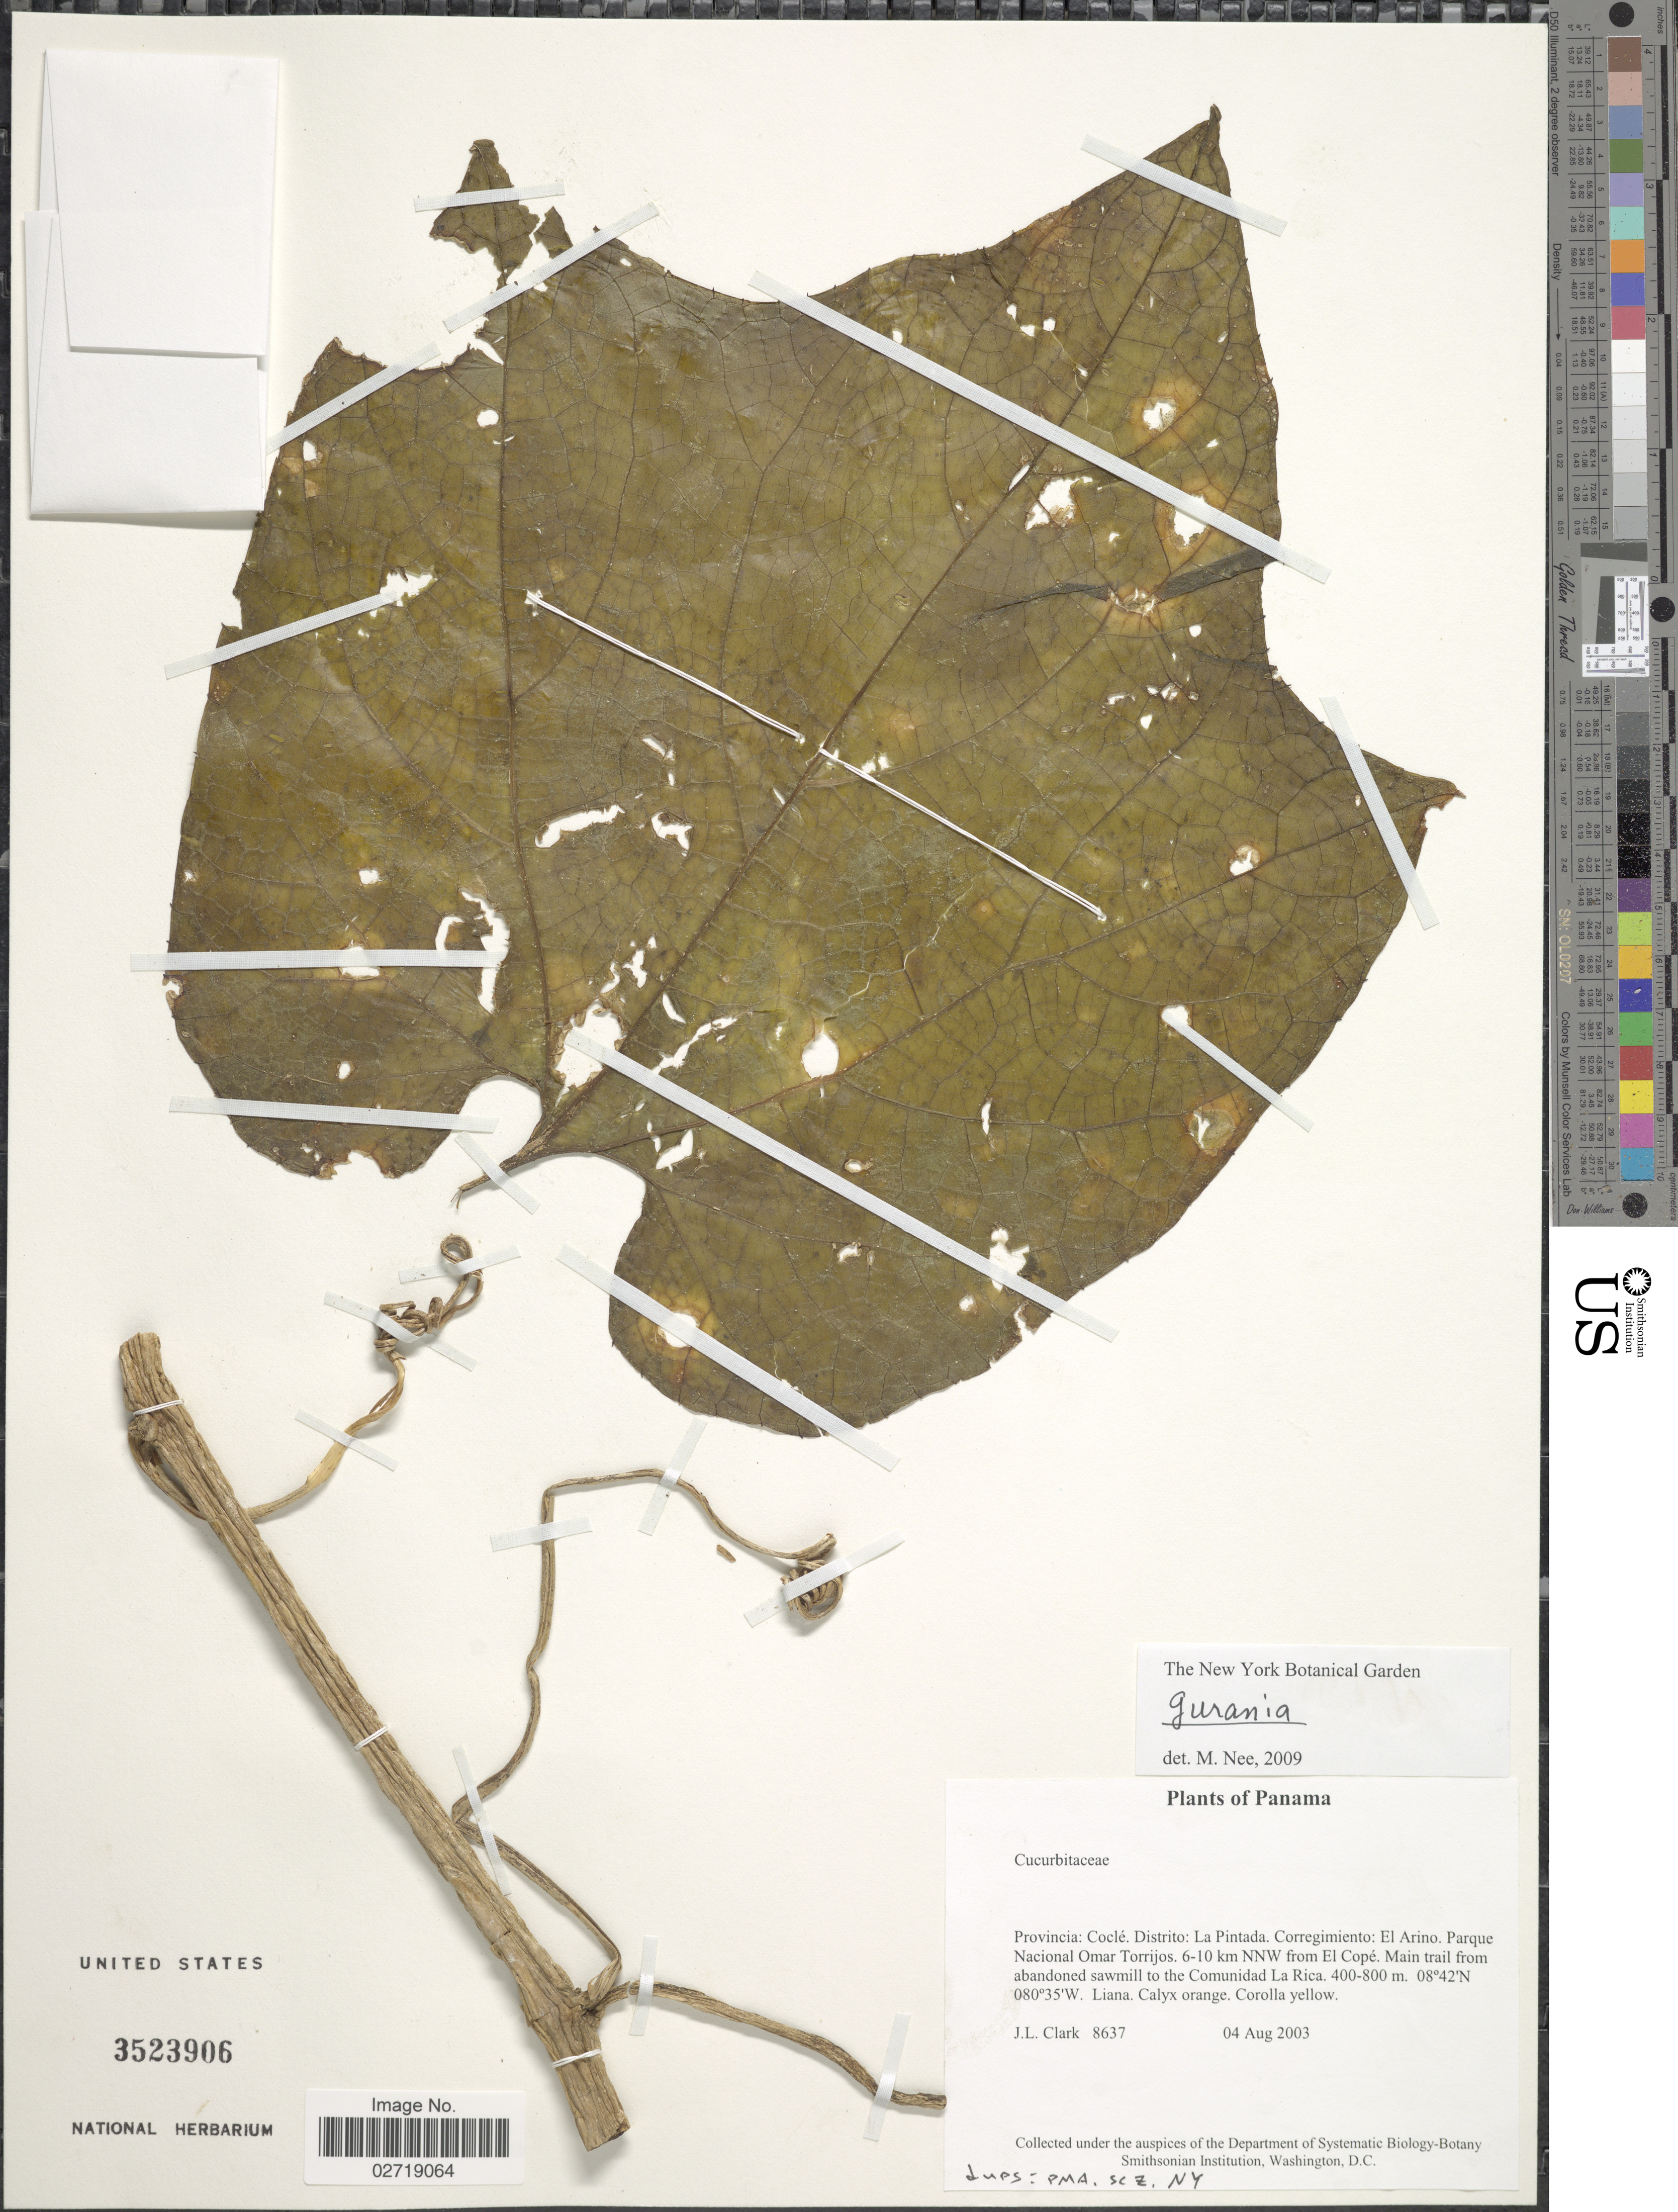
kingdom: Plantae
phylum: Tracheophyta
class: Magnoliopsida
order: Cucurbitales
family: Cucurbitaceae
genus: Gurania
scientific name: Gurania sp.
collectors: J. L. Clark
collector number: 8637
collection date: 2003-08-04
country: Panama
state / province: Coclé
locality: Distrito: La Pintada. Corregimiento: El Arino. Parque Nacional Omar Torrijos, 6-10 km NNW from El Cope. Main trail from abandoned sawmill to the Comunidad La Rica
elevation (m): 400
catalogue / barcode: US 3523906